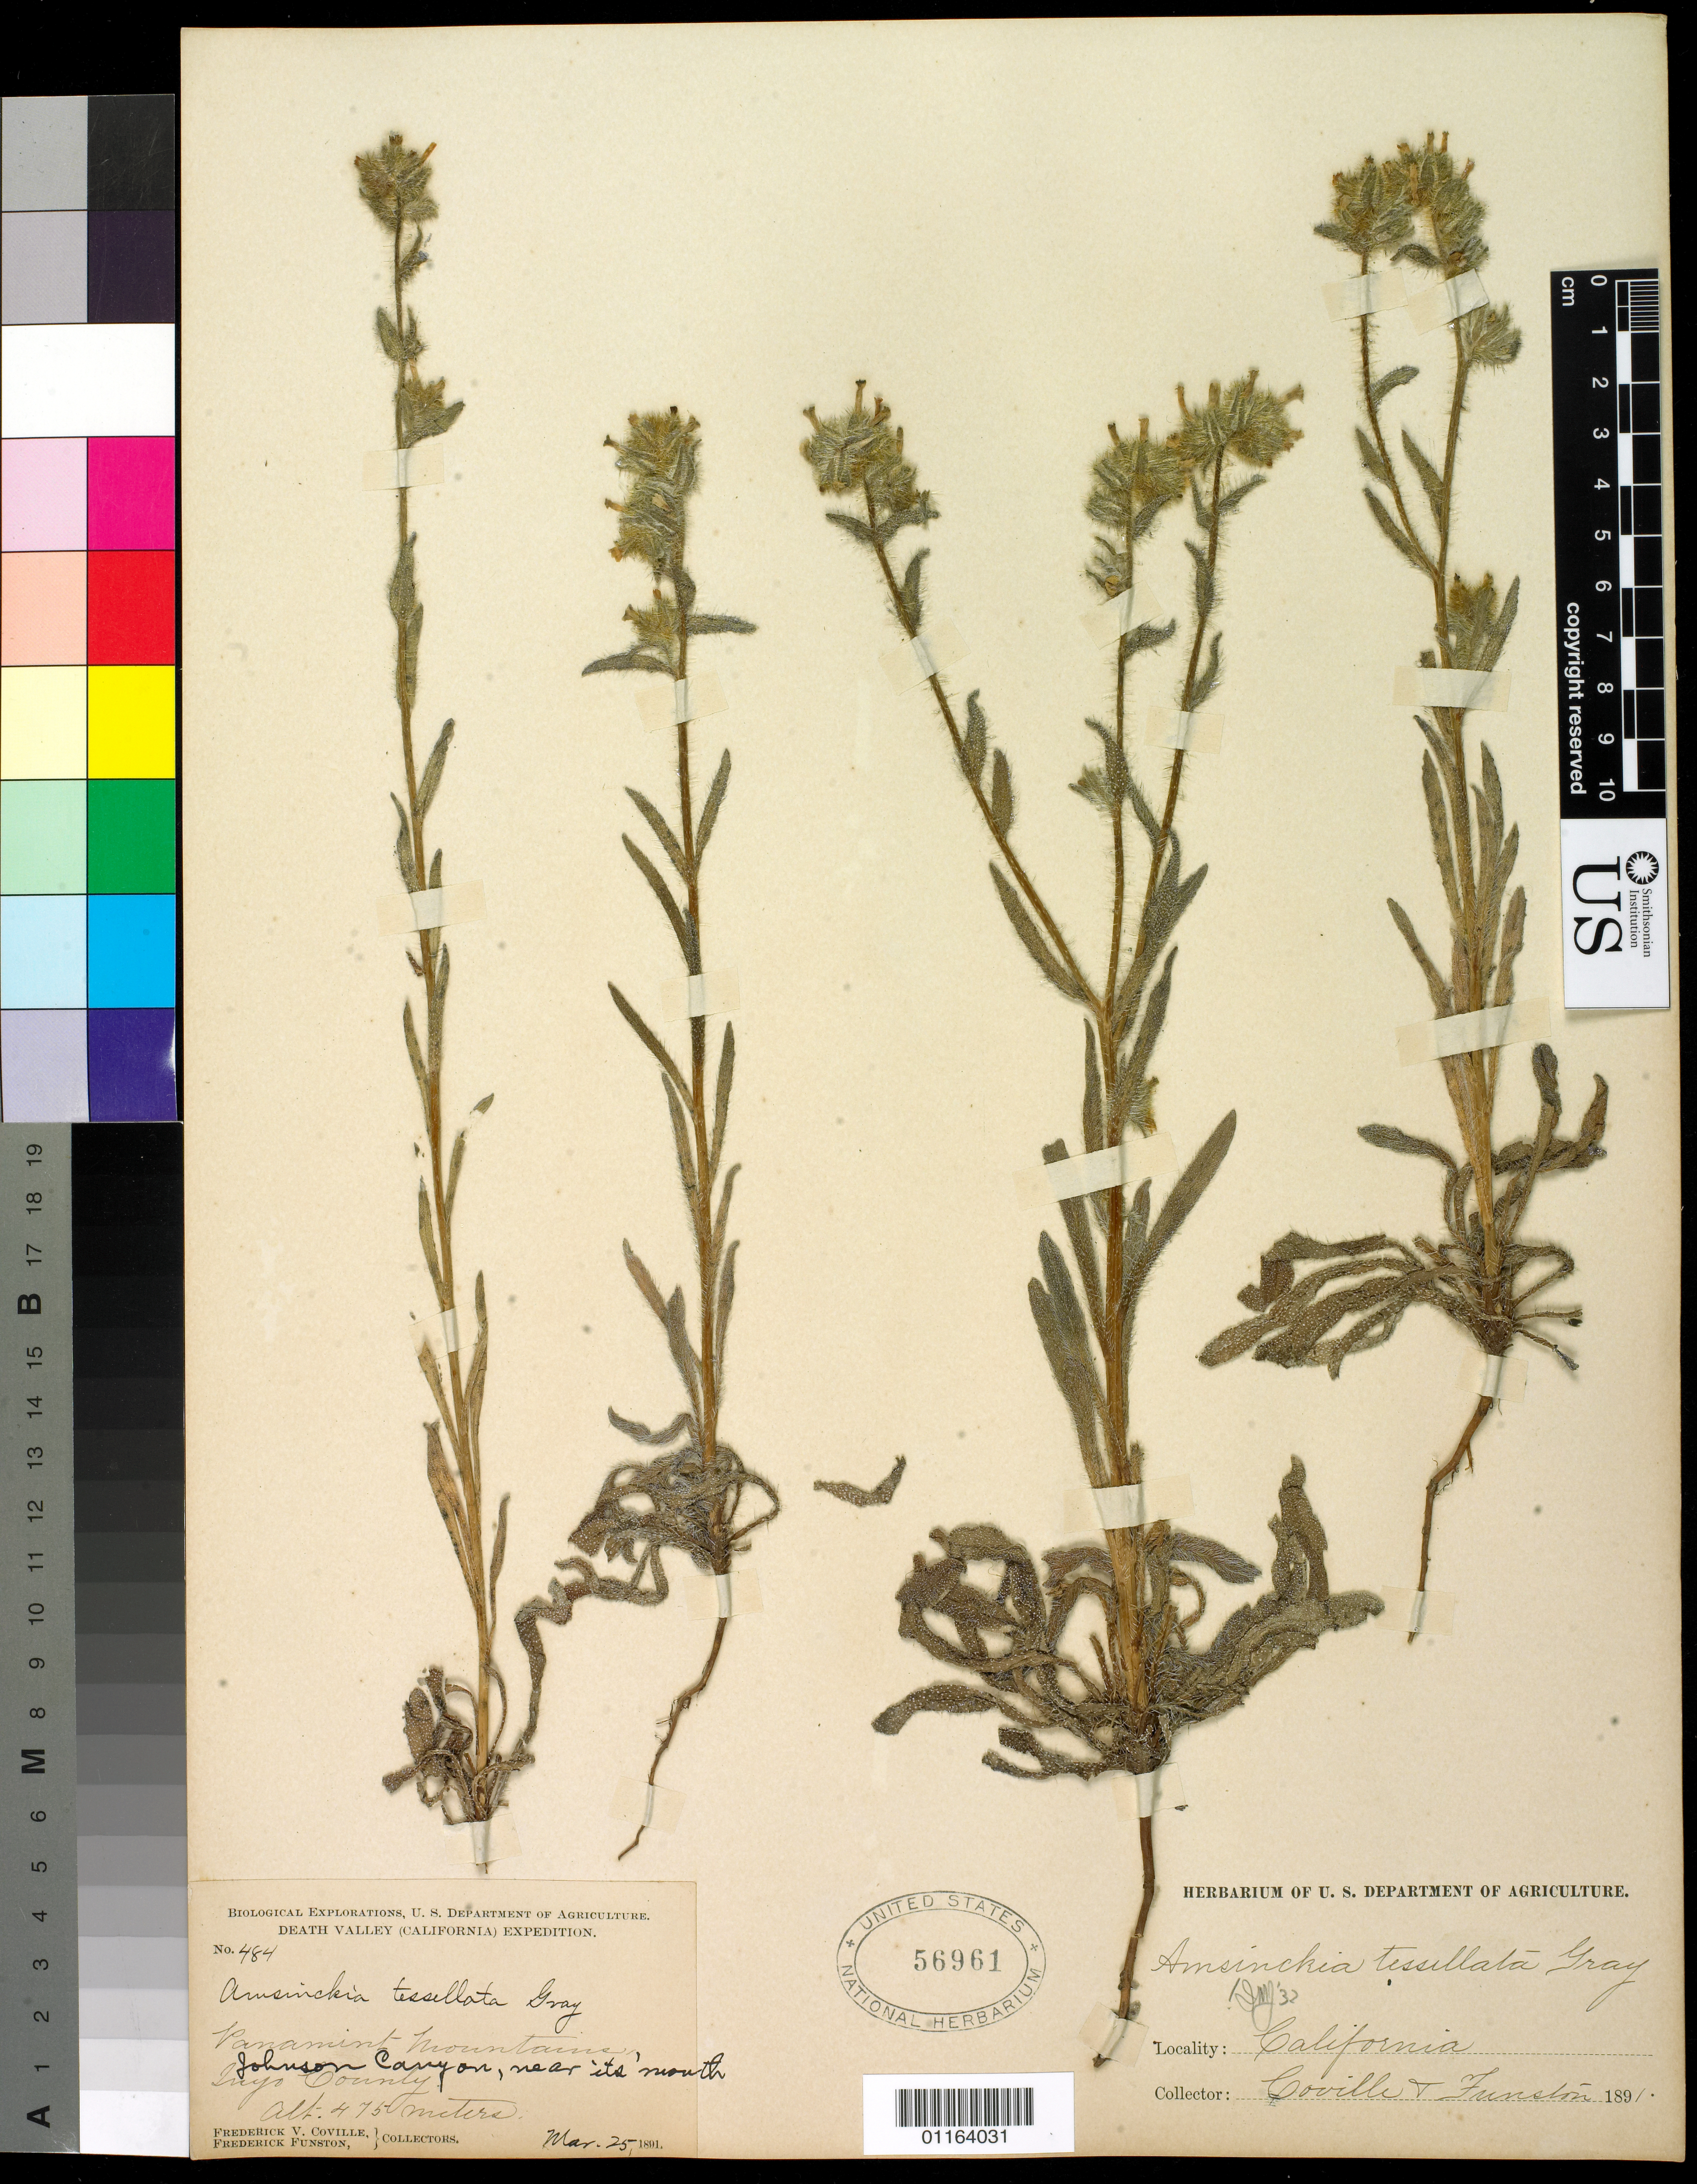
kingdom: Plantae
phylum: Tracheophyta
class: Magnoliopsida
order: Boraginales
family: Boraginaceae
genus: Amsinckia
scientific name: Amsinckia tessellata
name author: A. Gray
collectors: F. V. Coville & F. Funston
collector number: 484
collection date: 1891-03-25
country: United States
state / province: California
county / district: Inyo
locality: Panamint Mountains, Johnson Canyon, near it's mouth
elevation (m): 475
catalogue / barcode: US 56961